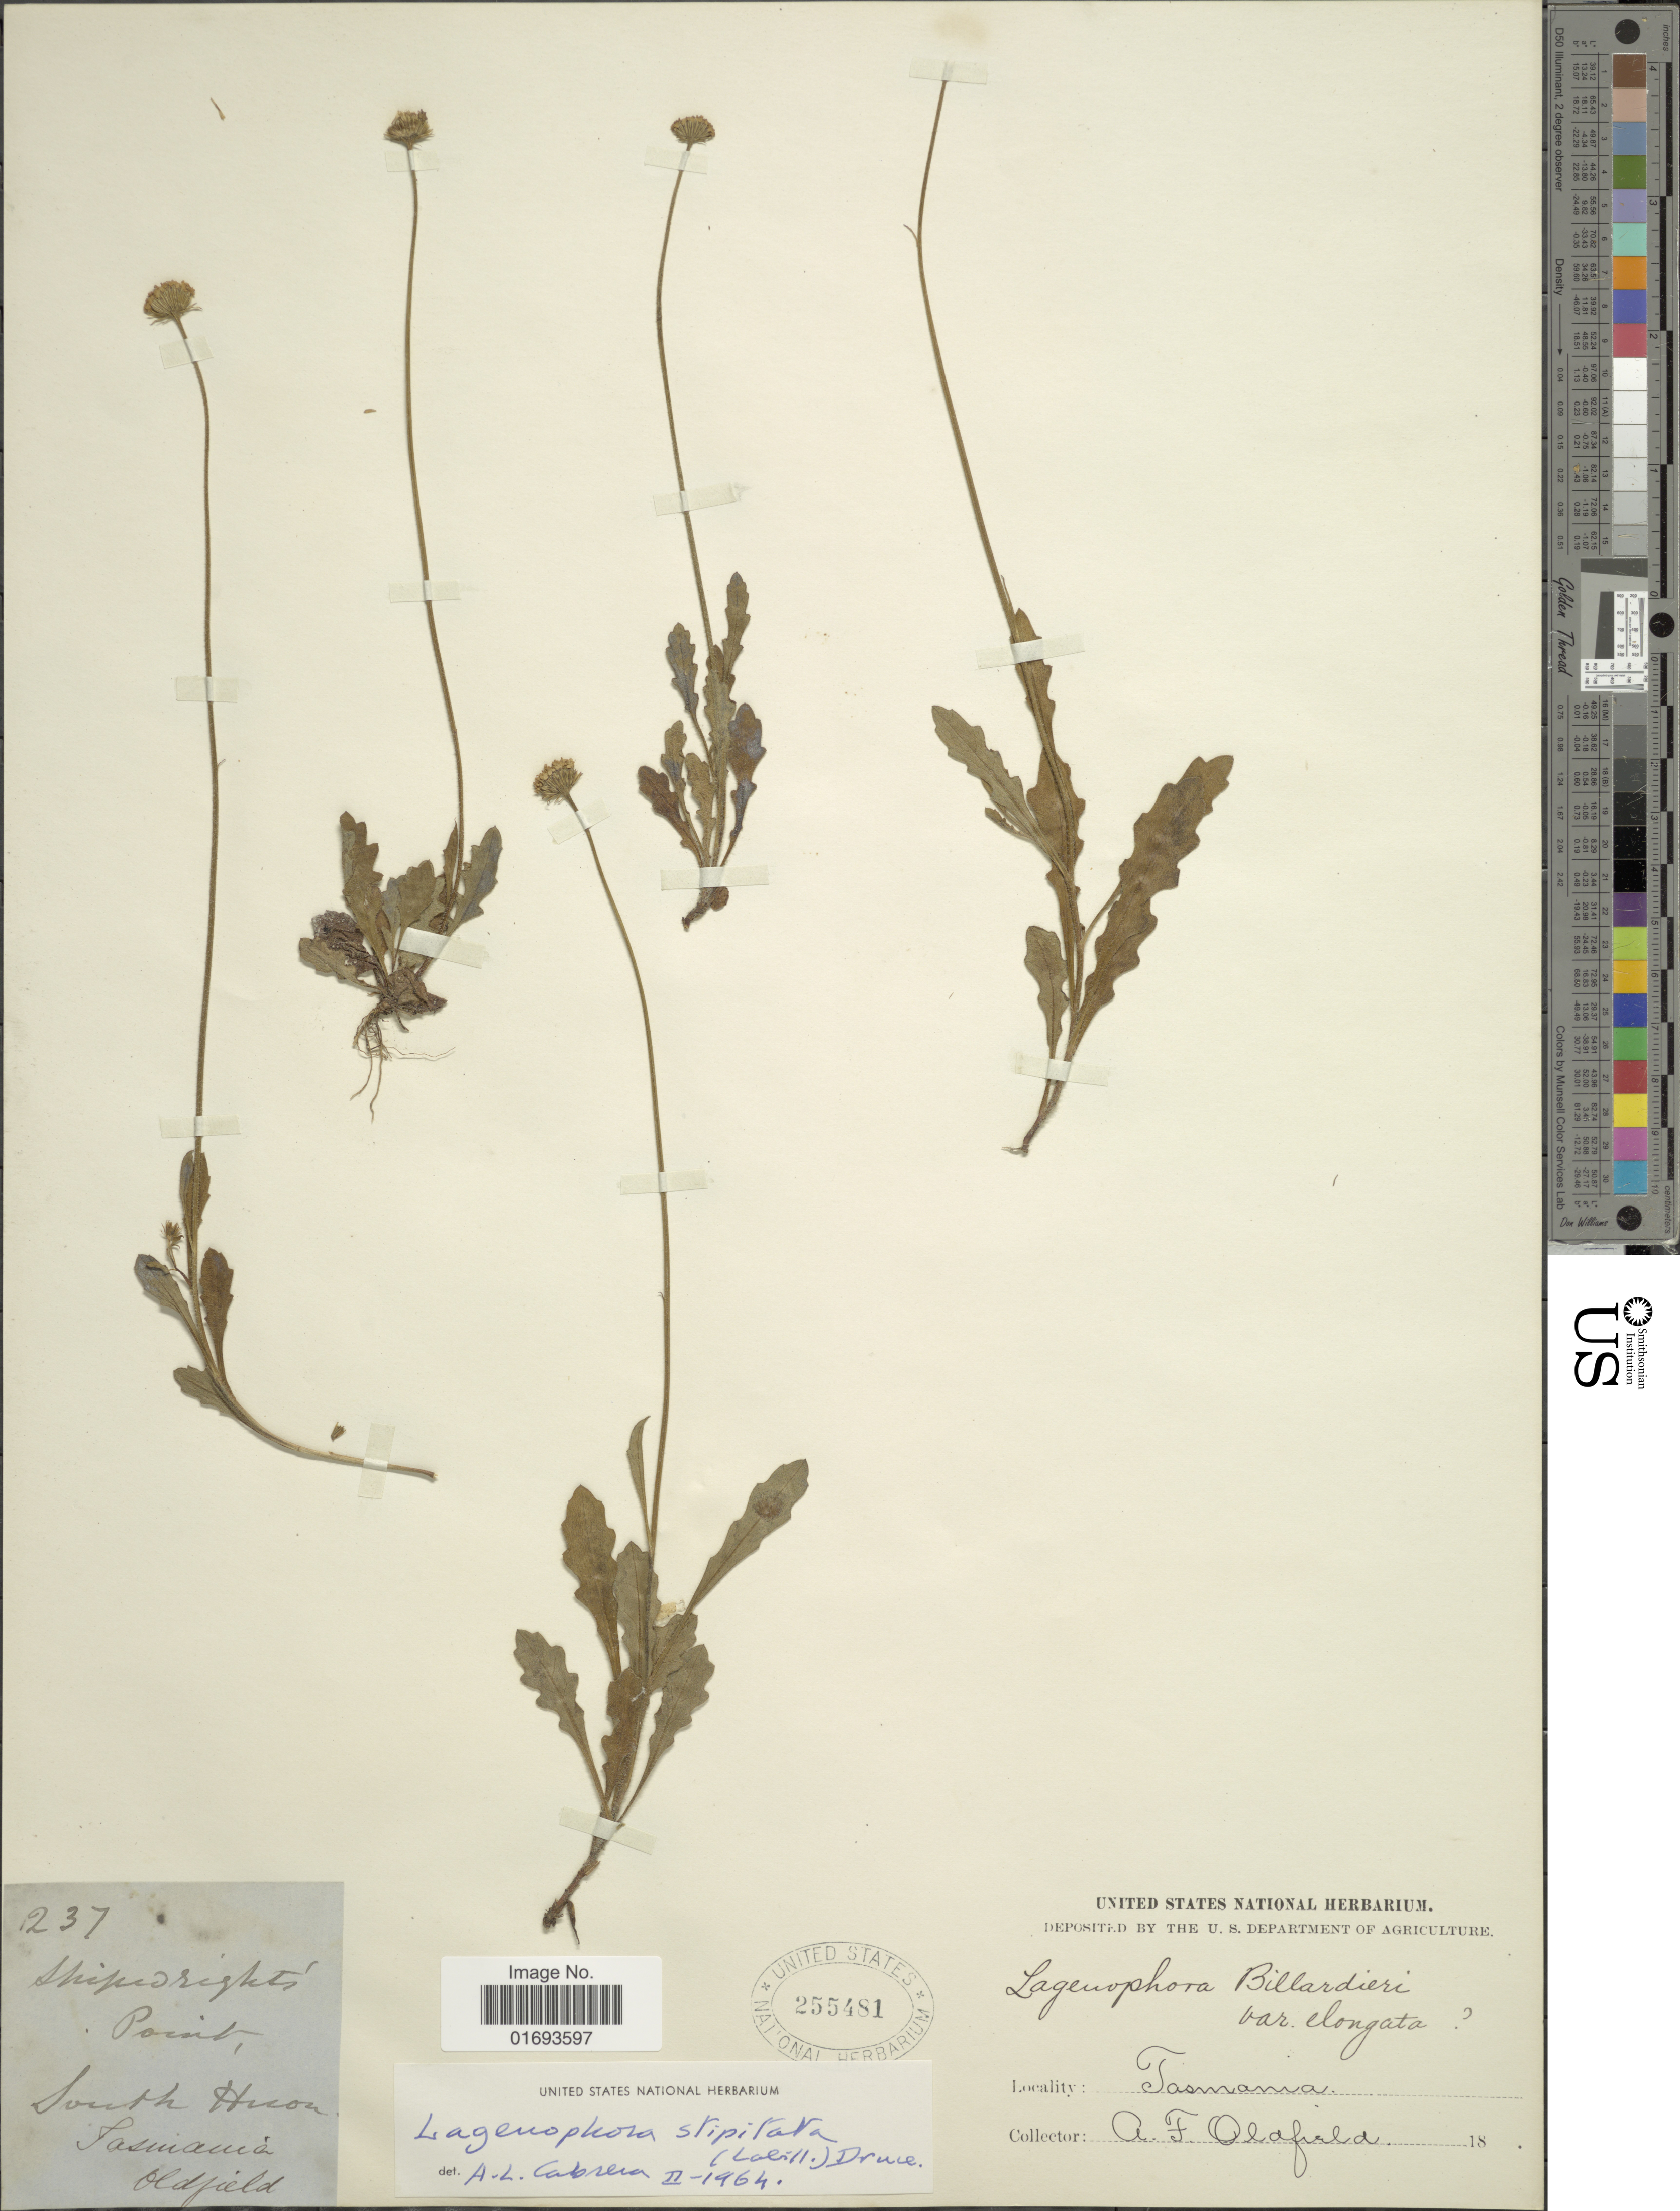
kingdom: Plantae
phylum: Tracheophyta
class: Magnoliopsida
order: Asterales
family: Asteraceae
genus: Lagenophora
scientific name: Lagenophora stipitata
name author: (Labill.) Druce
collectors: A. Oldfield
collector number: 237?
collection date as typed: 18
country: Australia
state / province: Tasmania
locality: South Luzon. Tasmania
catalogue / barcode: US 255481